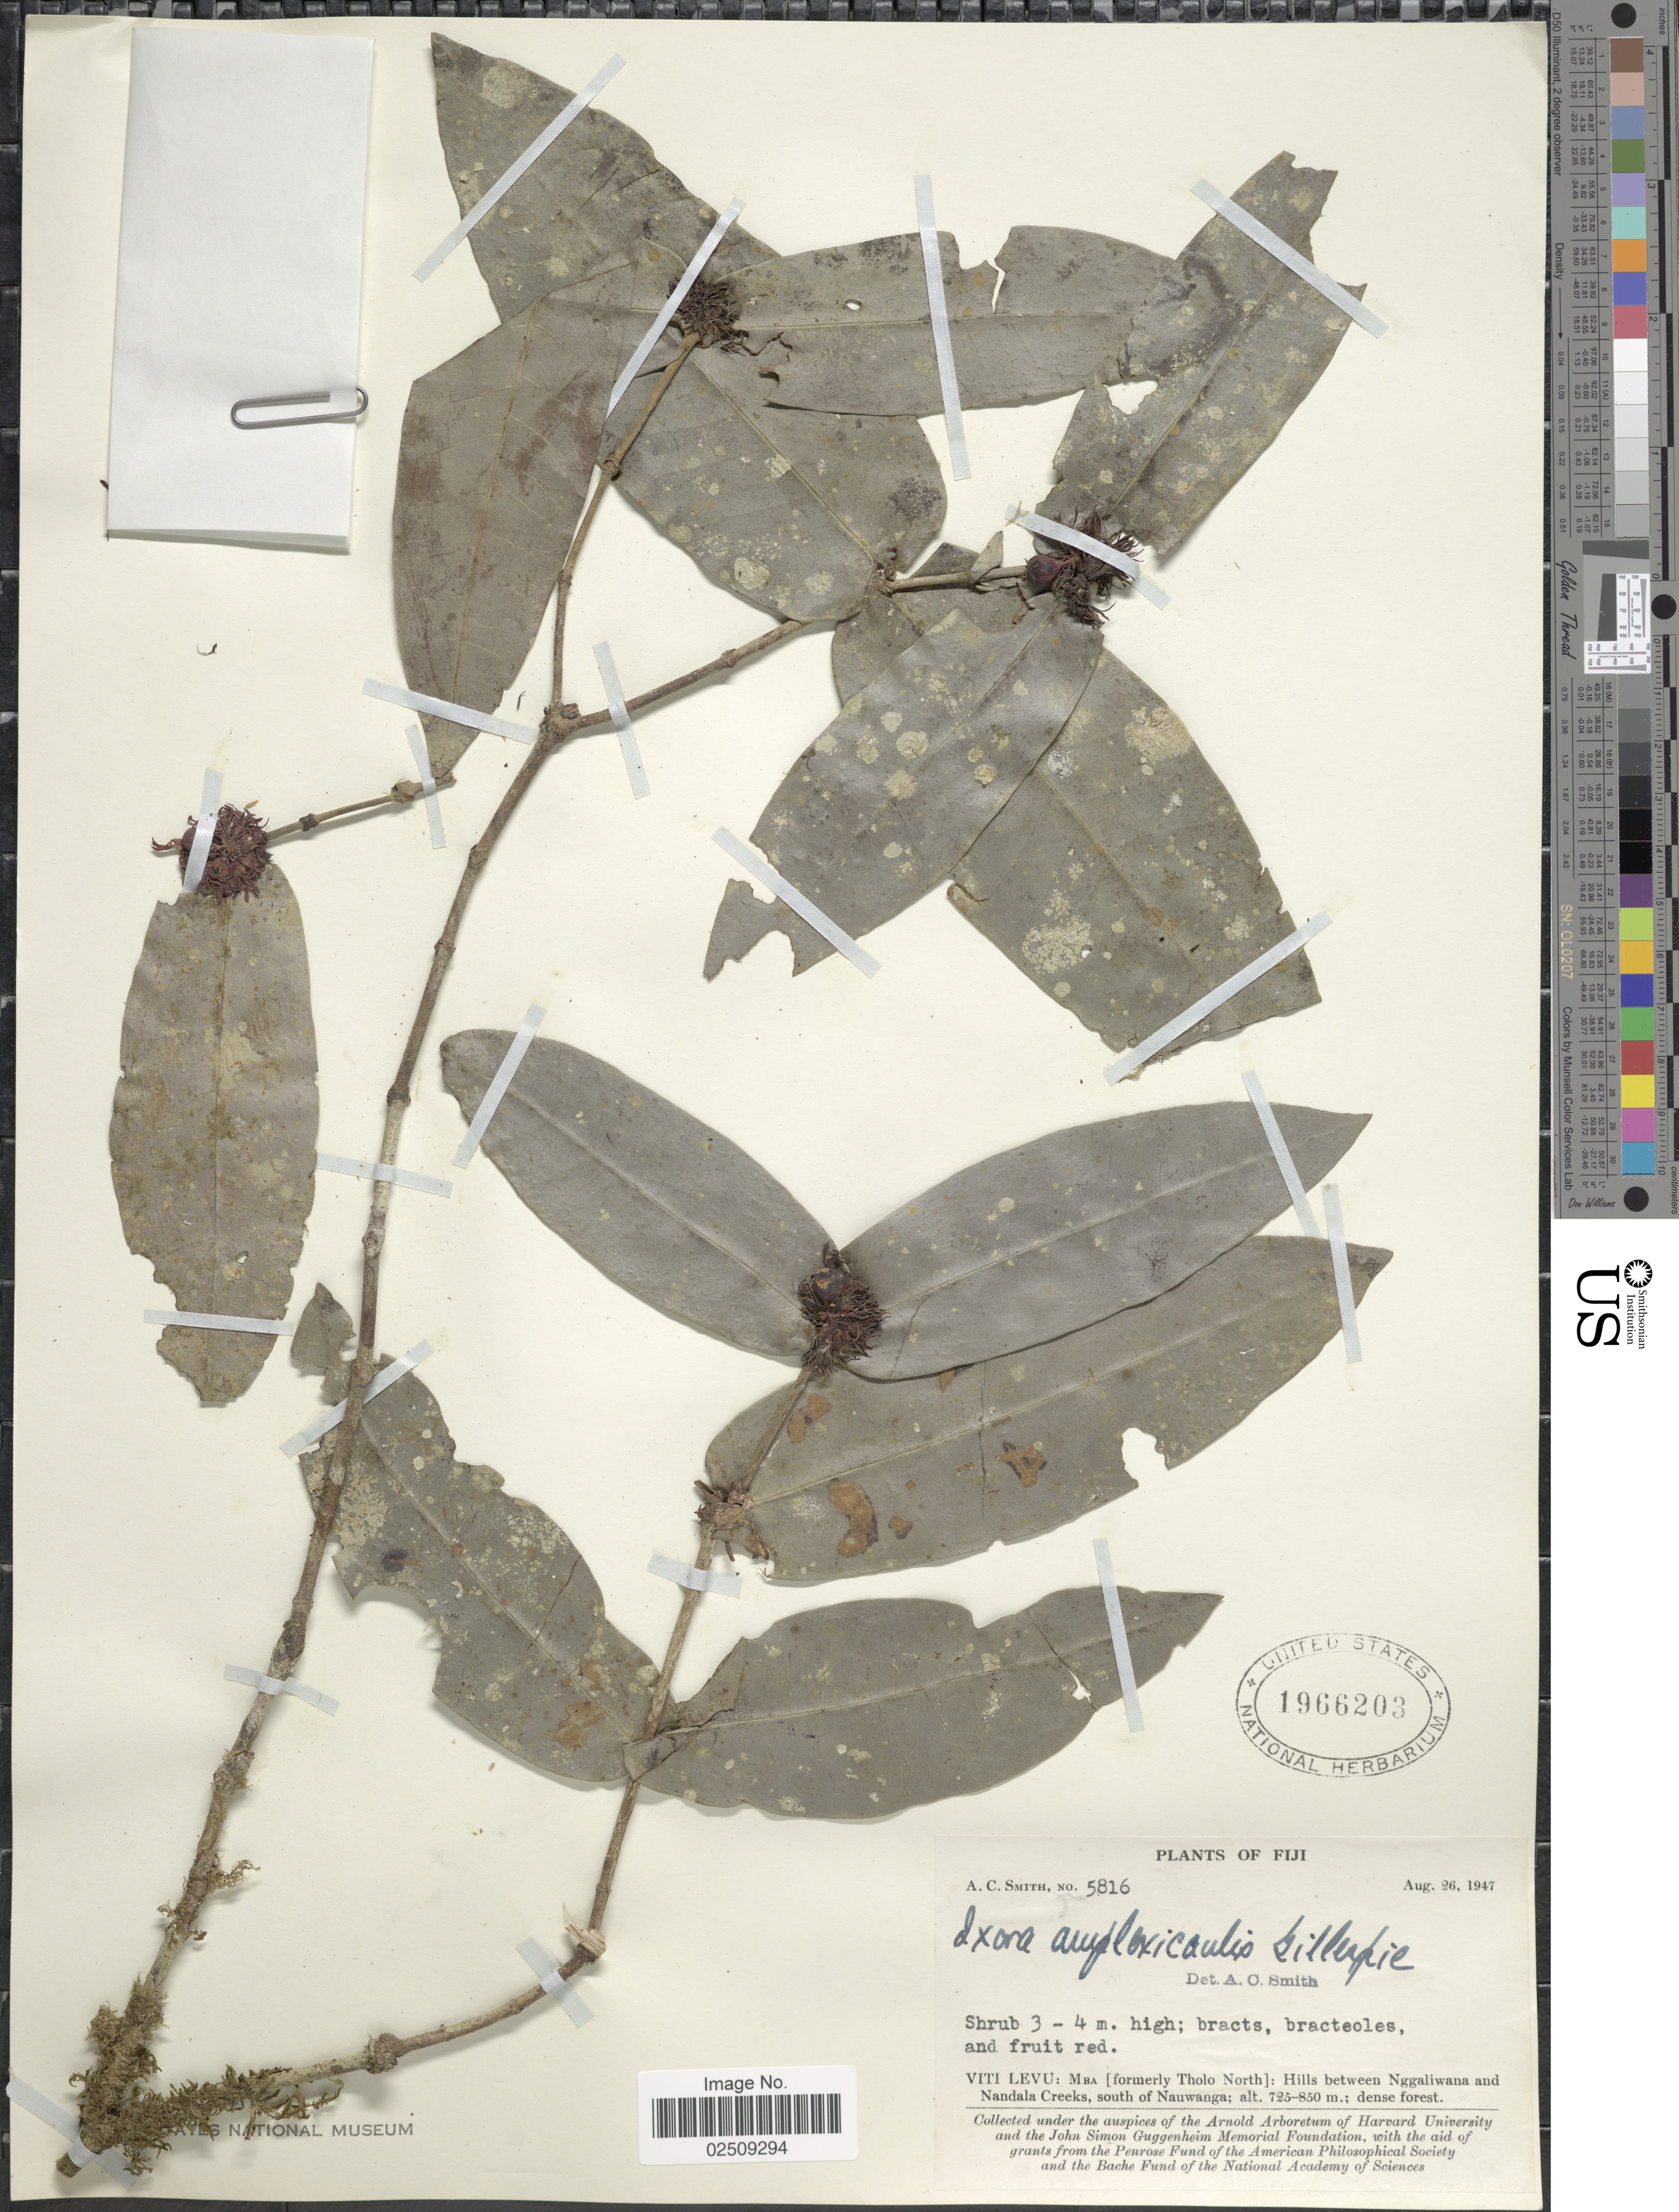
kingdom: Plantae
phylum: Tracheophyta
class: Magnoliopsida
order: Gentianales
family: Rubiaceae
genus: Ixora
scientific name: Ixora amplexicaulis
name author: Gillespie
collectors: A. C. Smith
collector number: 5816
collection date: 1947-08-26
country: Fiji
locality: Viti Levu: Mba [ formerly Tholo North]: Hills between Nggaliwana and Nandala Creeks, south of Nauwanga.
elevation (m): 725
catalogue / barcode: US 1966203